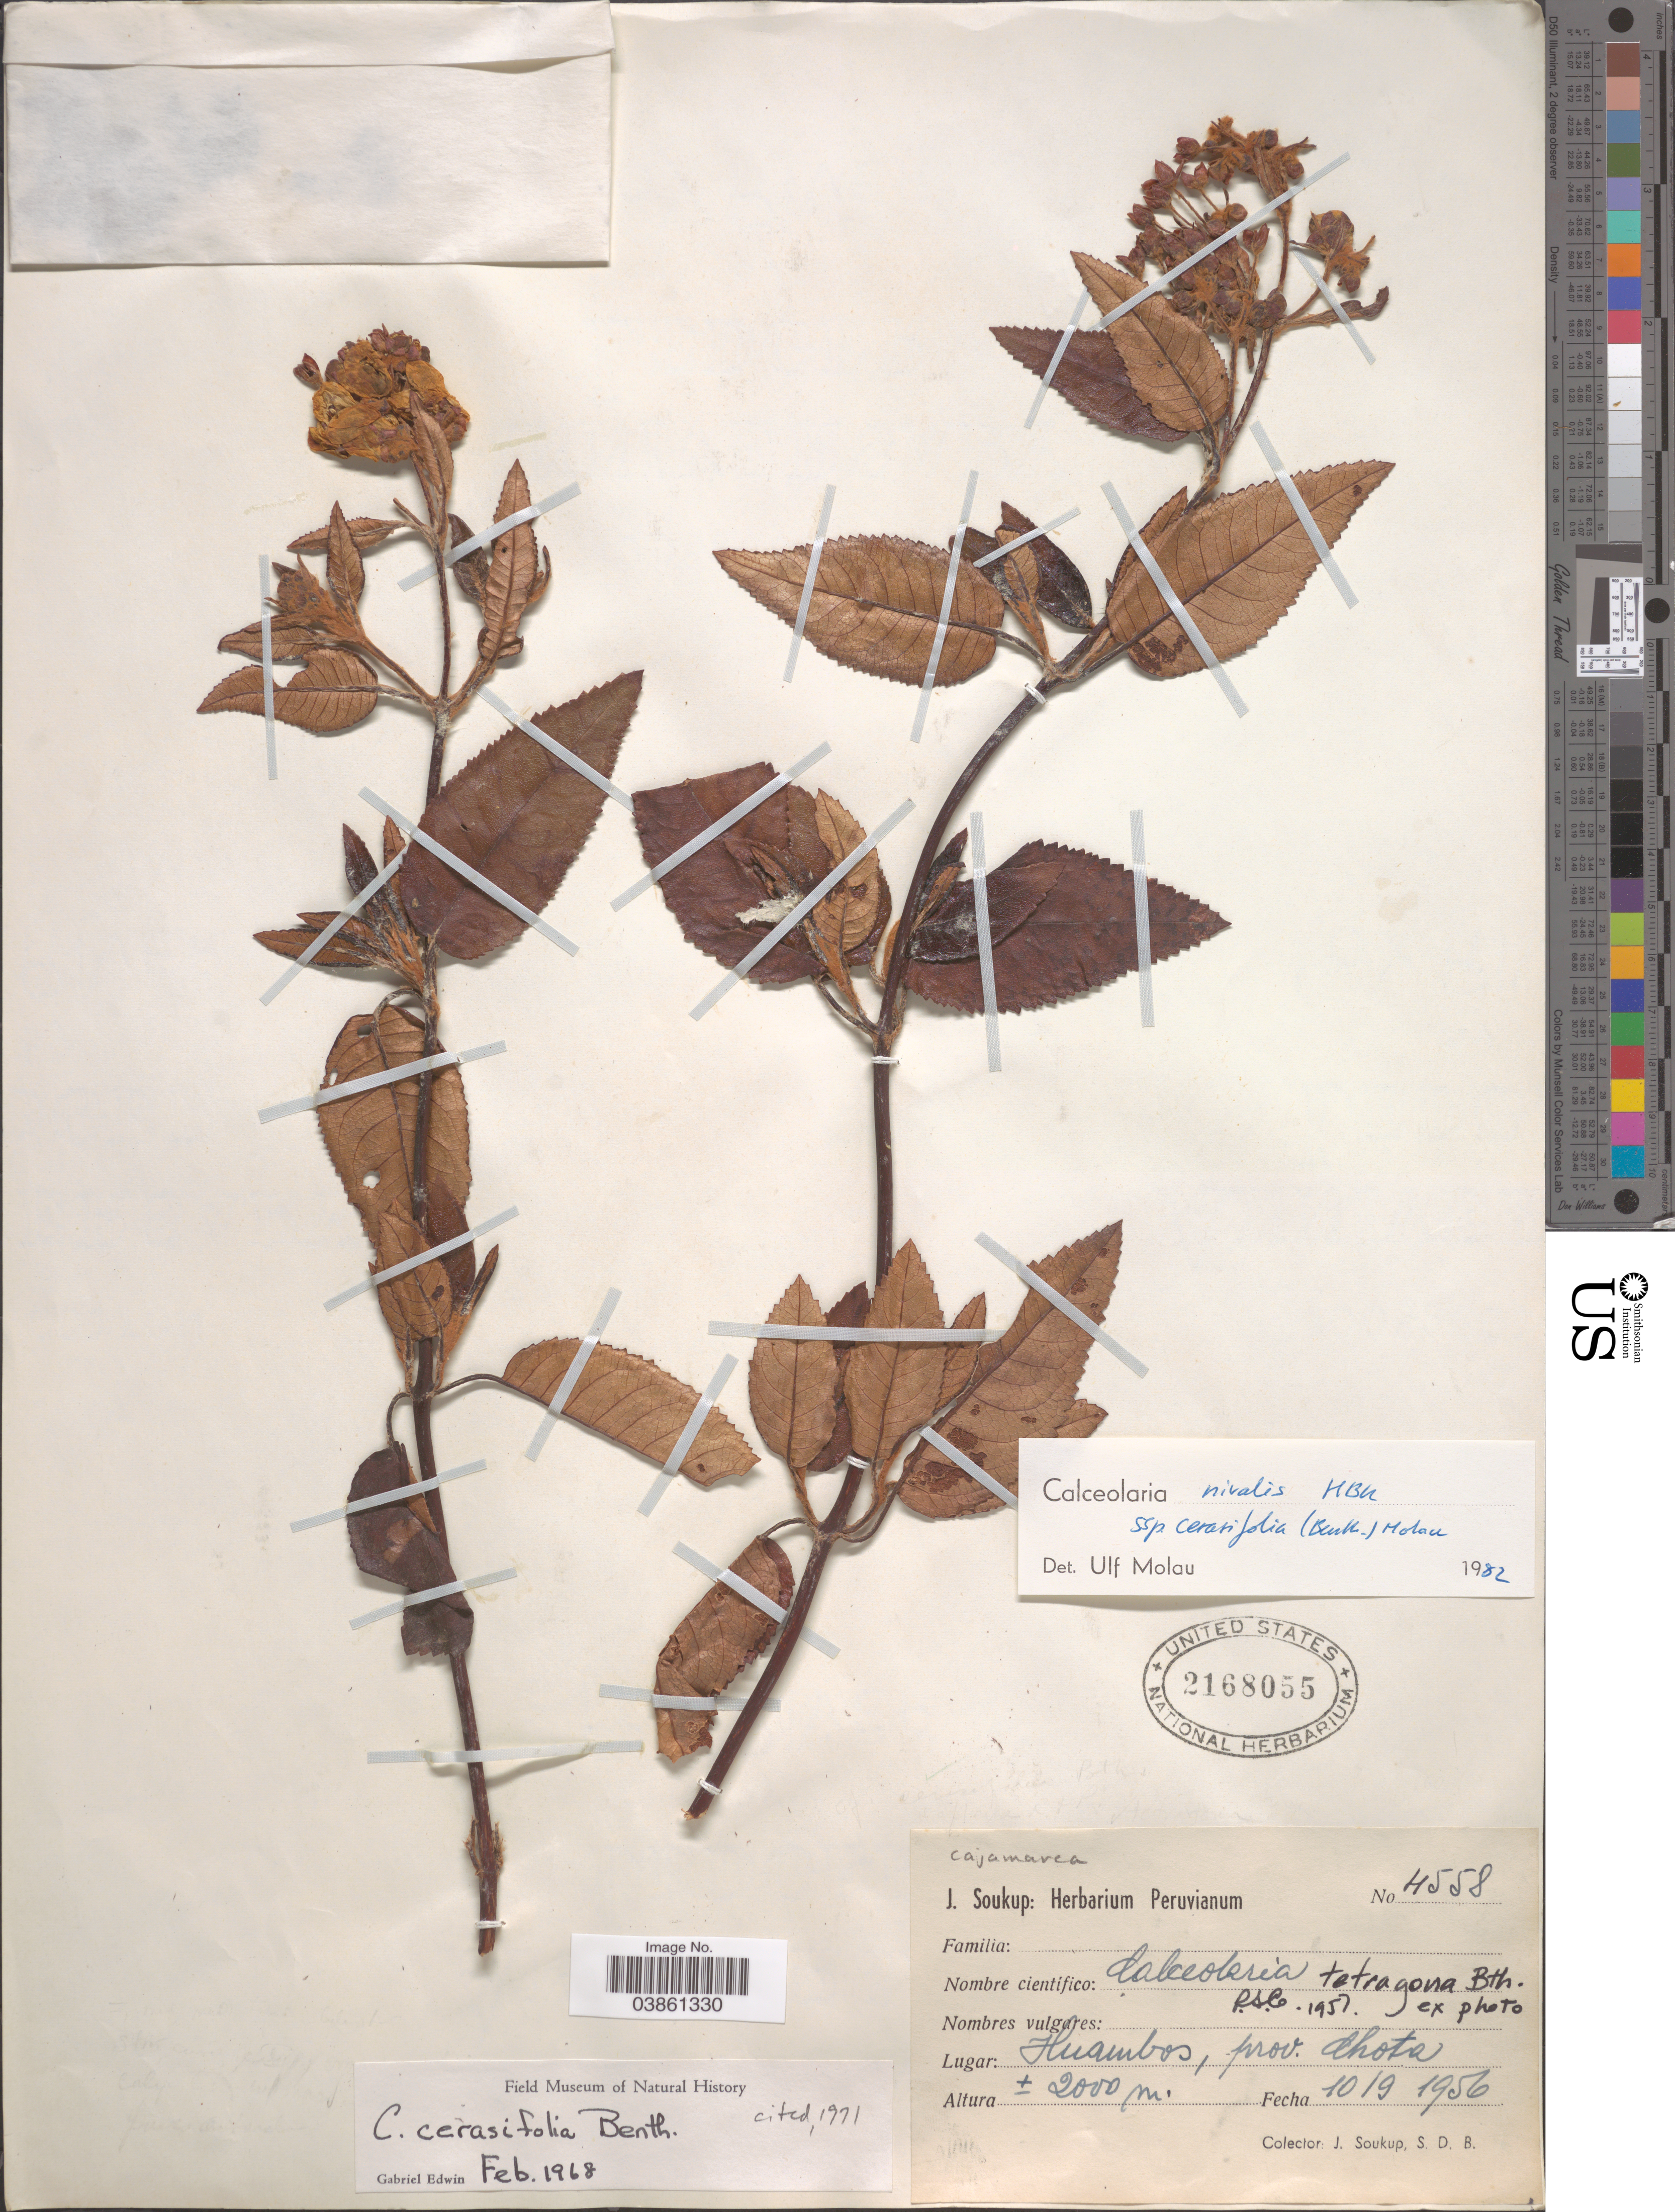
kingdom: Plantae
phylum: Tracheophyta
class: Magnoliopsida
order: Lamiales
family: Calceolariaceae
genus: Calceolaria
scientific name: Calceolaria nivalis subsp. cerasifolia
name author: (Benth.) Molau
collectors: J. Soukup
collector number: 4558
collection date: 1956-09-10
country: Peru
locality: Huambos, prov. Chota.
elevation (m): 2000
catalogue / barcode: US 2168055